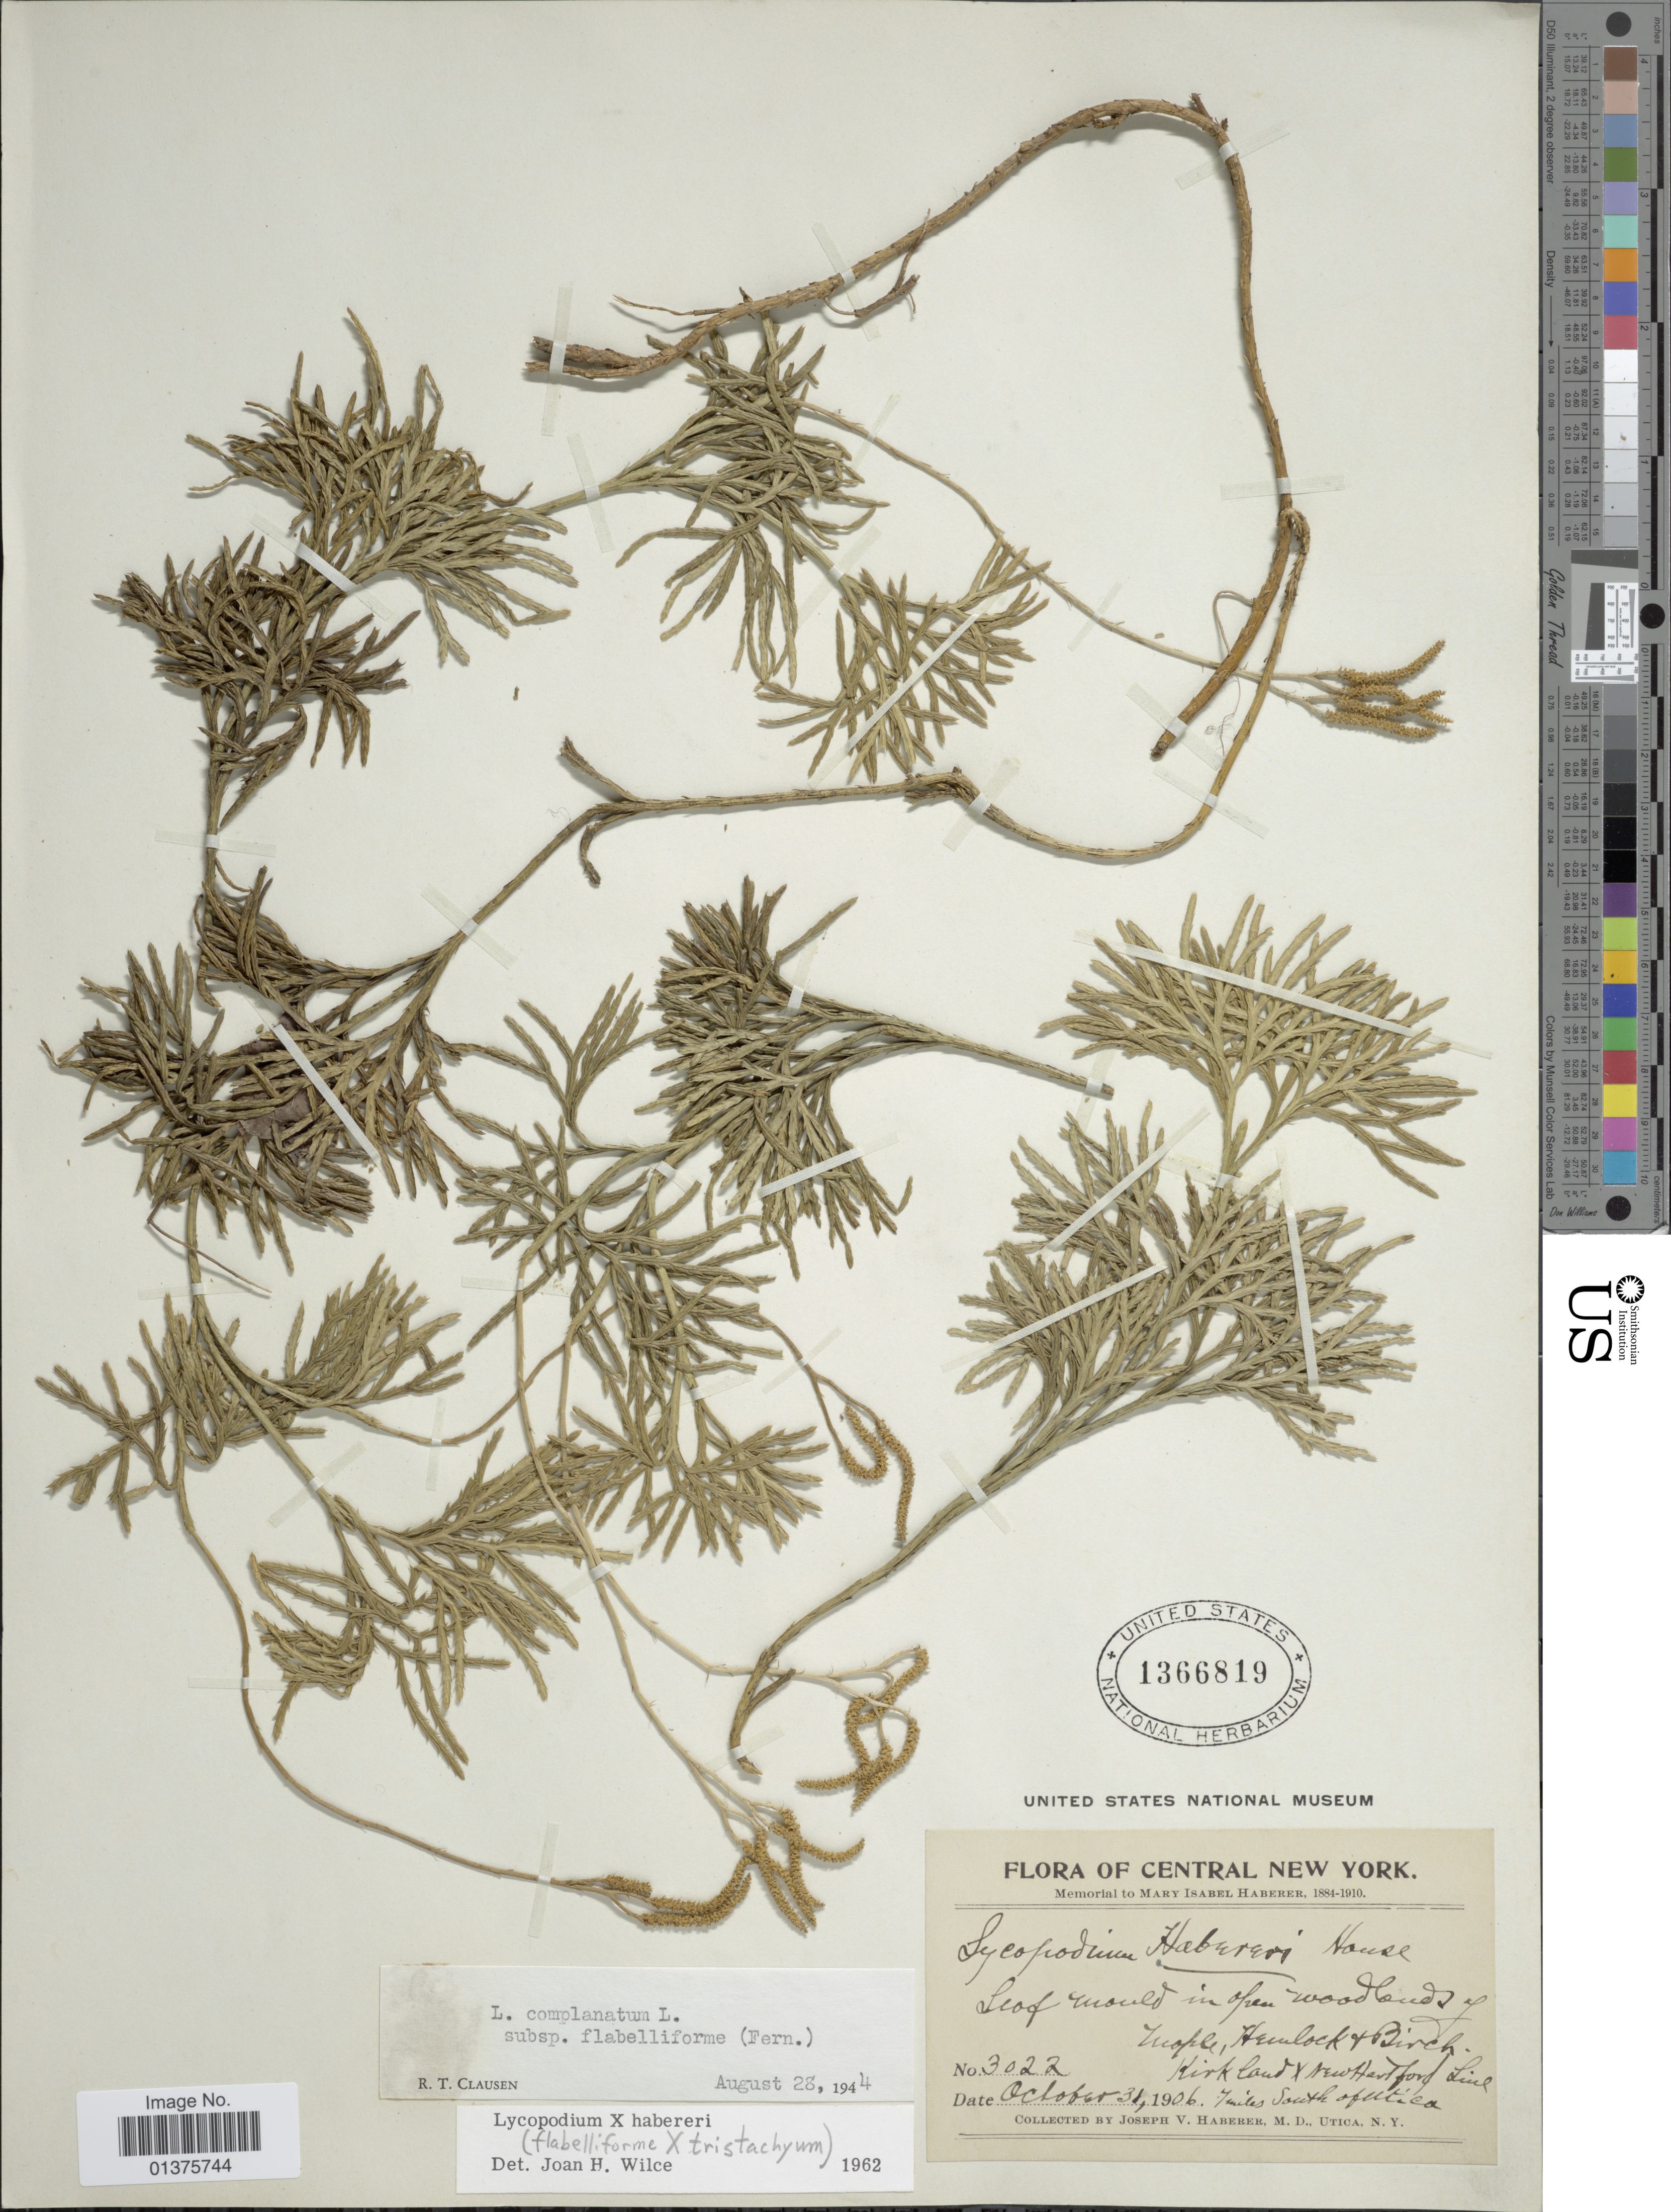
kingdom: Plantae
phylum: Tracheophyta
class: Lycopodiopsida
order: Lycopodiales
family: Lycopodiaceae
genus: Diphasiastrum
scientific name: Diphasiastrum x habereri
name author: (House) Holub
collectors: J. V. Haberer & M. Utica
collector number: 3022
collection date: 1906-10-31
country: United States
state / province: New York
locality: Central New York, Woodlands of Maple, Hemblock & Birch, Kirkland x New Hartford Line, 7 miles south of Utica.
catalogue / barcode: US 1366819